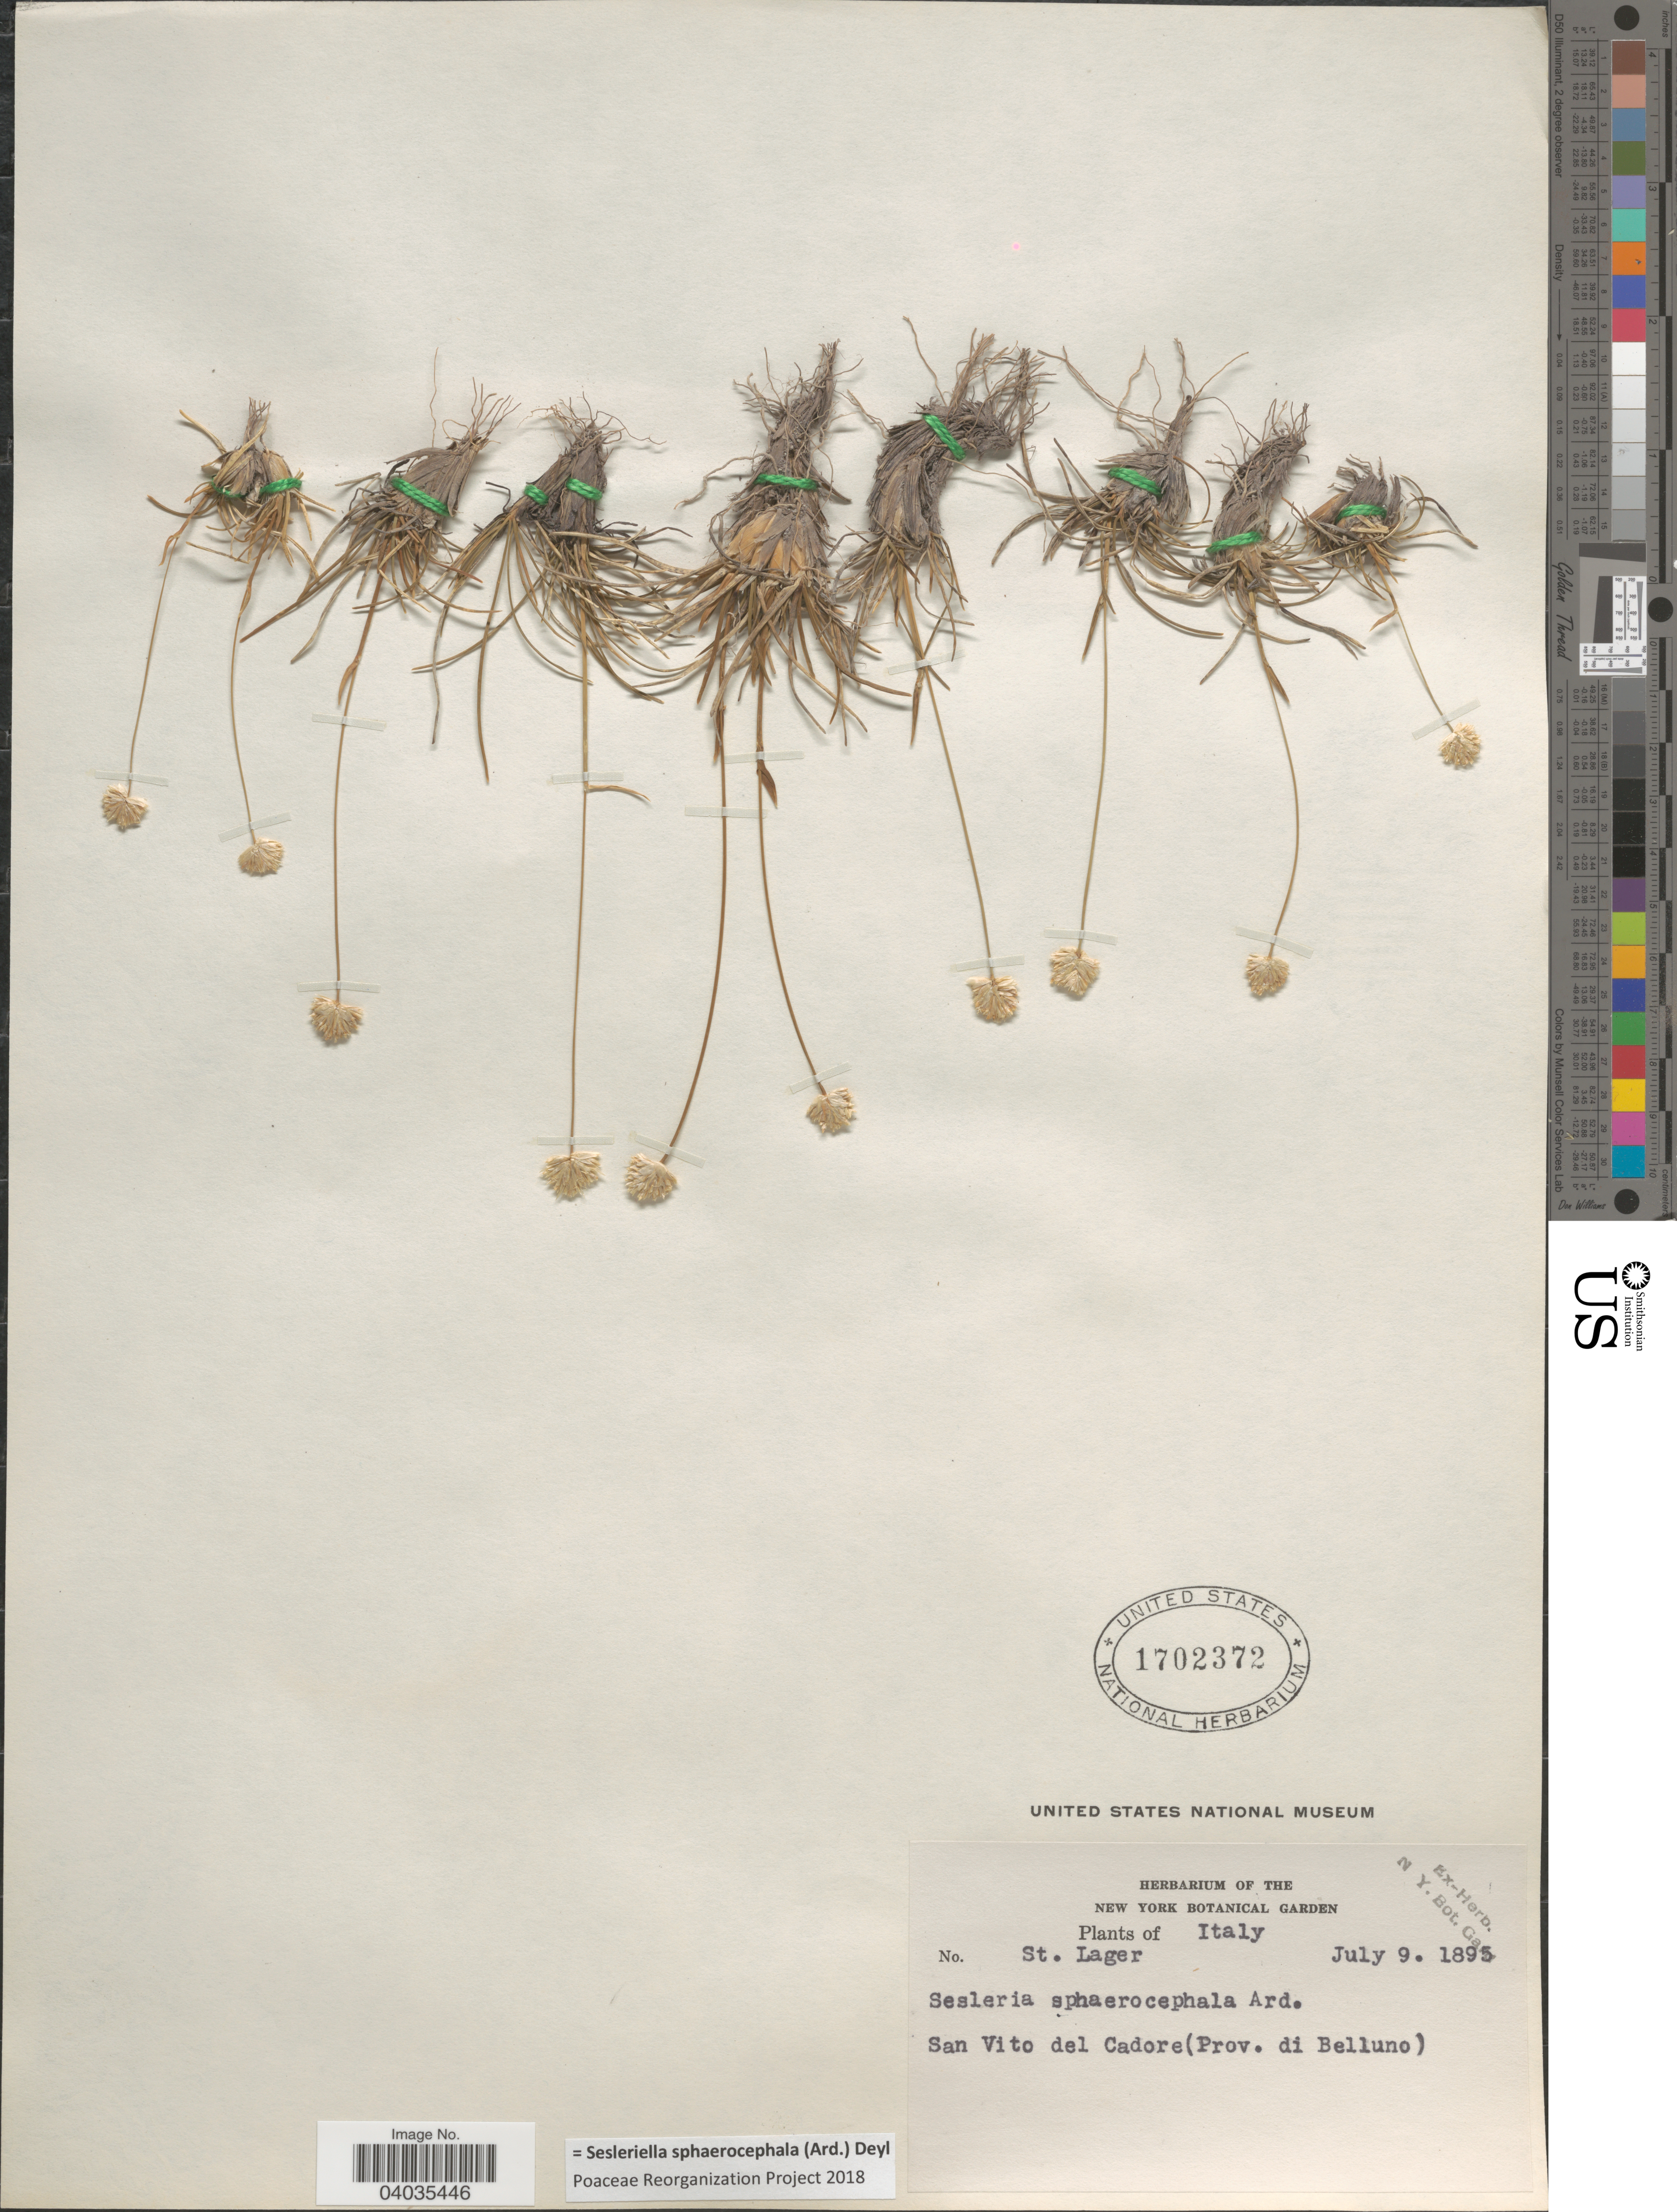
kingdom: Plantae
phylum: Tracheophyta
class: Liliopsida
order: Poales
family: Poaceae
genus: Sesleriella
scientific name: Sesleriella sphaerocephala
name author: (Ard.) Deyl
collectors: -. St. Lager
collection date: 1895-07-09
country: Italy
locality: San Vito del Cadore (Prov. di Belluno).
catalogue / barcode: US 1702372